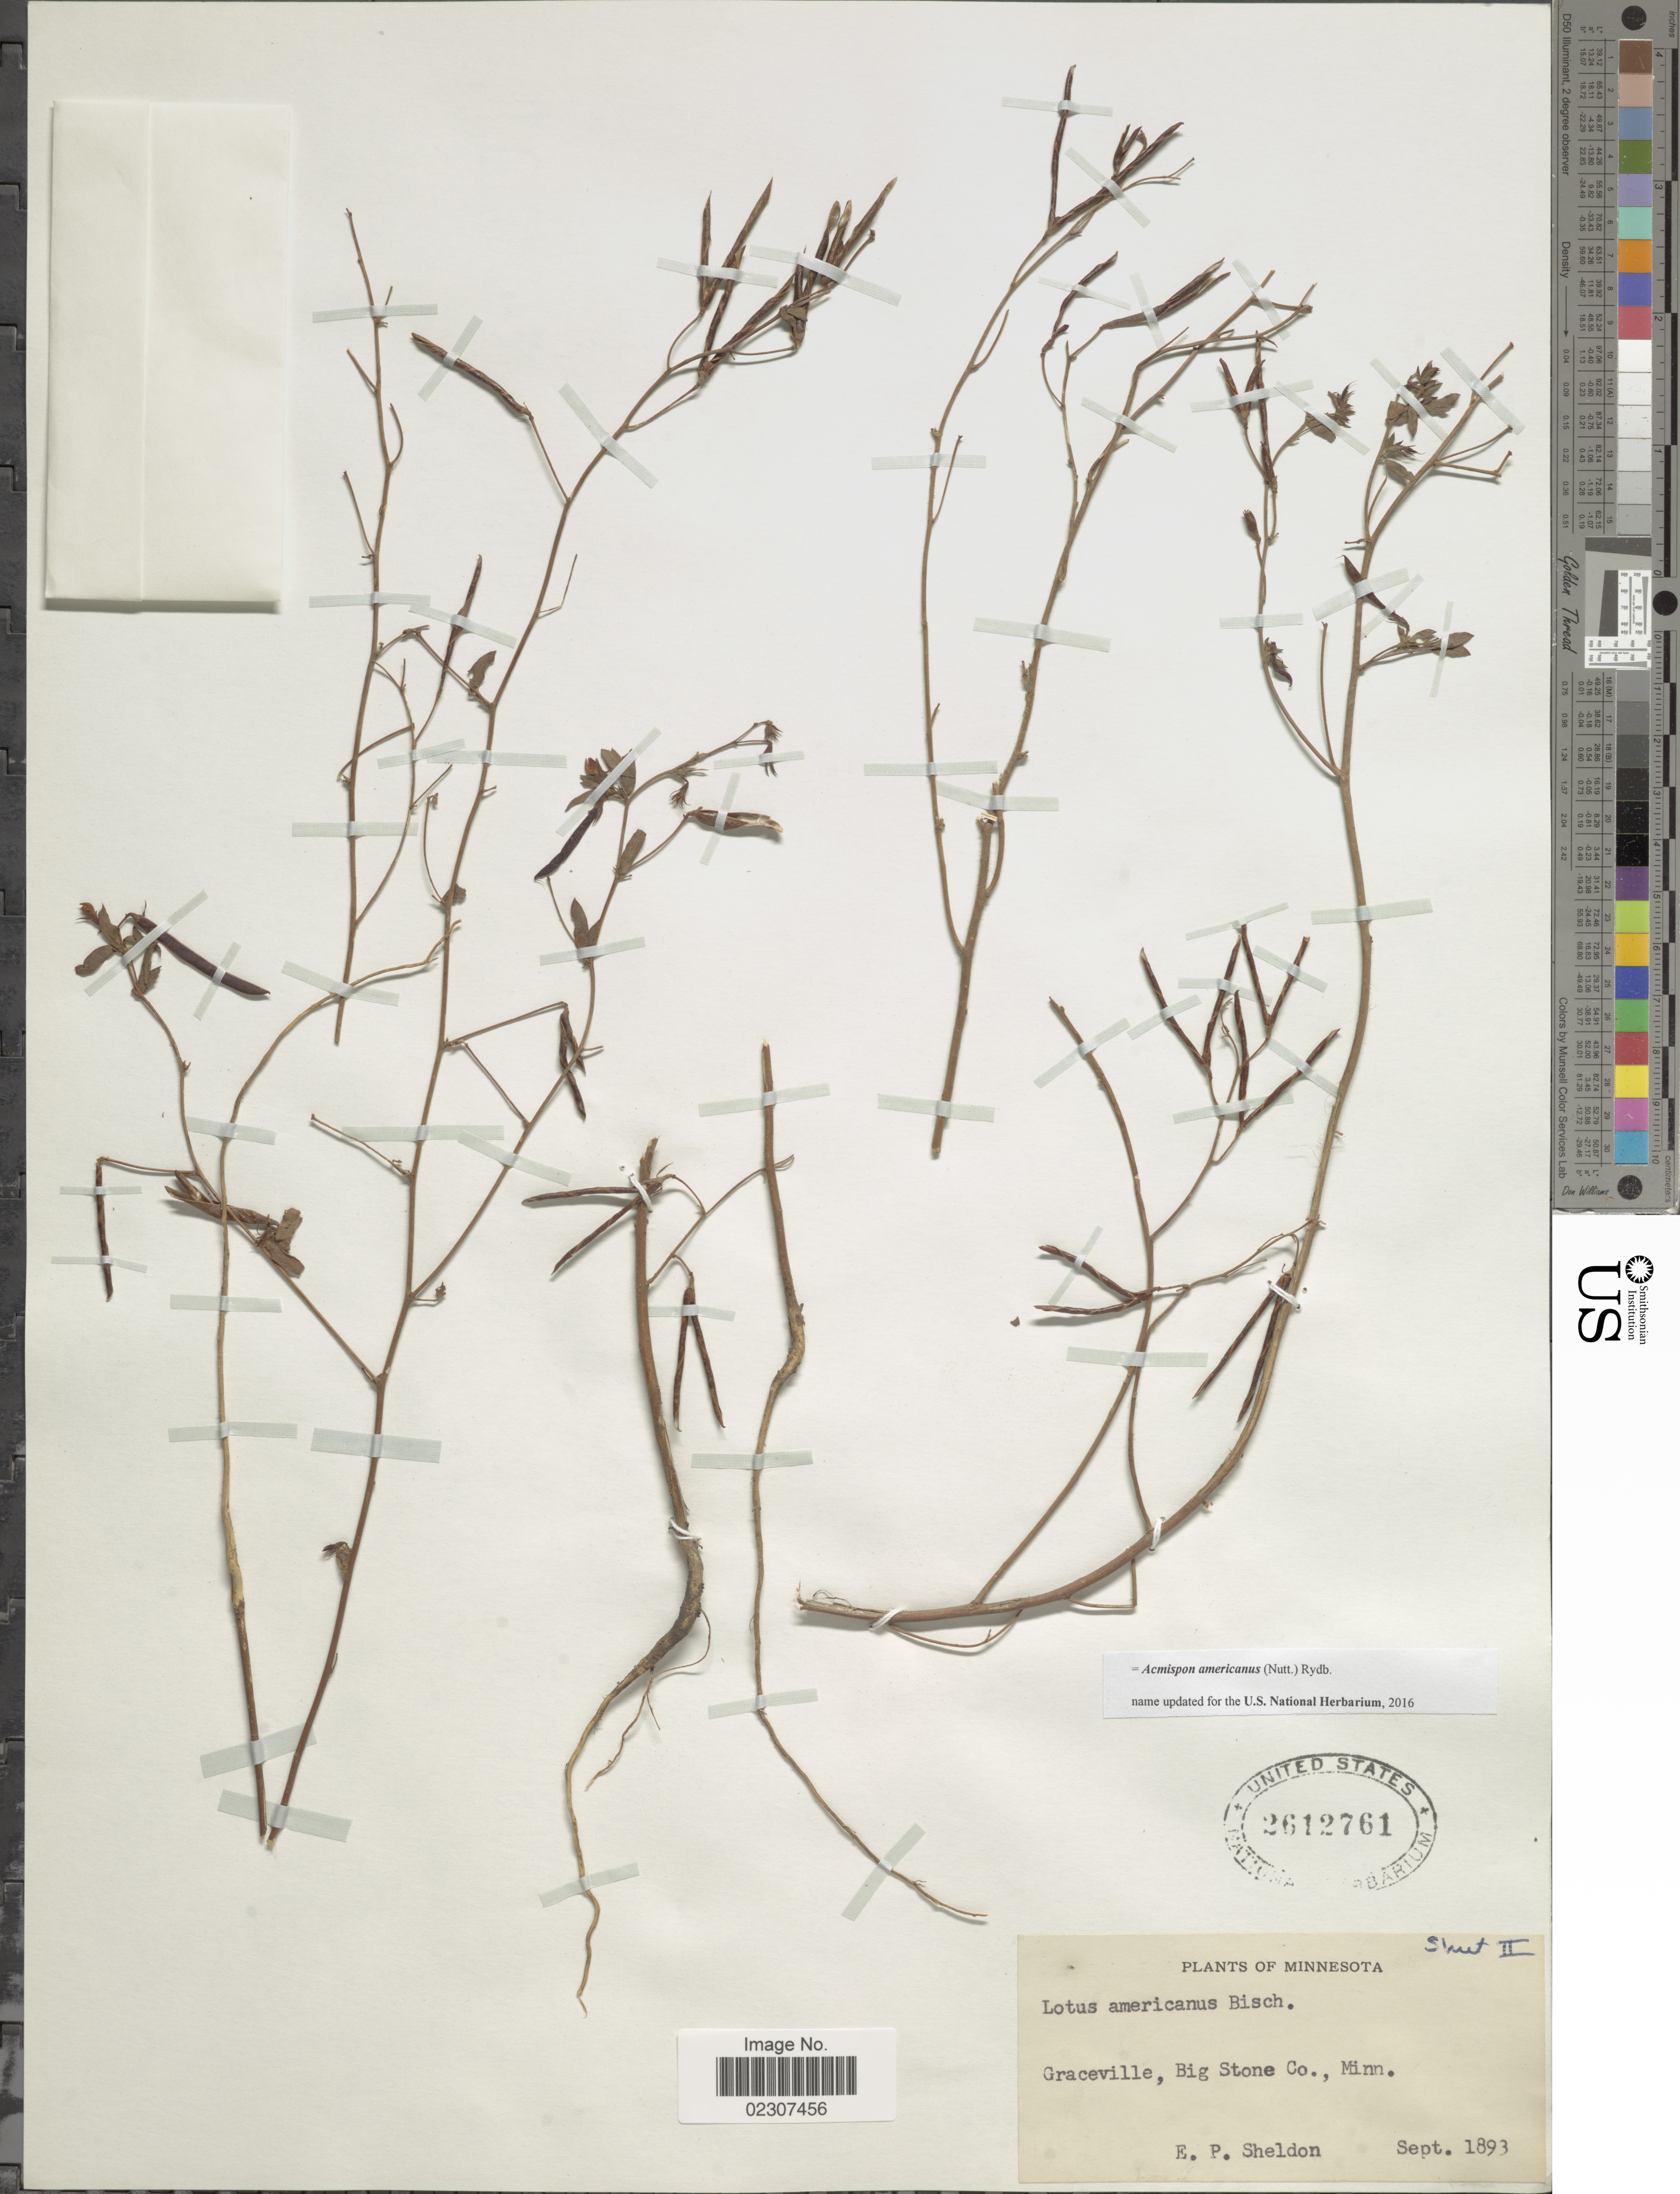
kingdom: Plantae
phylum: Tracheophyta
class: Magnoliopsida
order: Fabales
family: Fabaceae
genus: Acmispon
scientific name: Acmispon americanus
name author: (Nutt.) Rydb.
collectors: E. P. Sheldon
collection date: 1893-09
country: United States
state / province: Minnesota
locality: Graceville, Big Stone Co., Minn.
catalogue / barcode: US 2612761